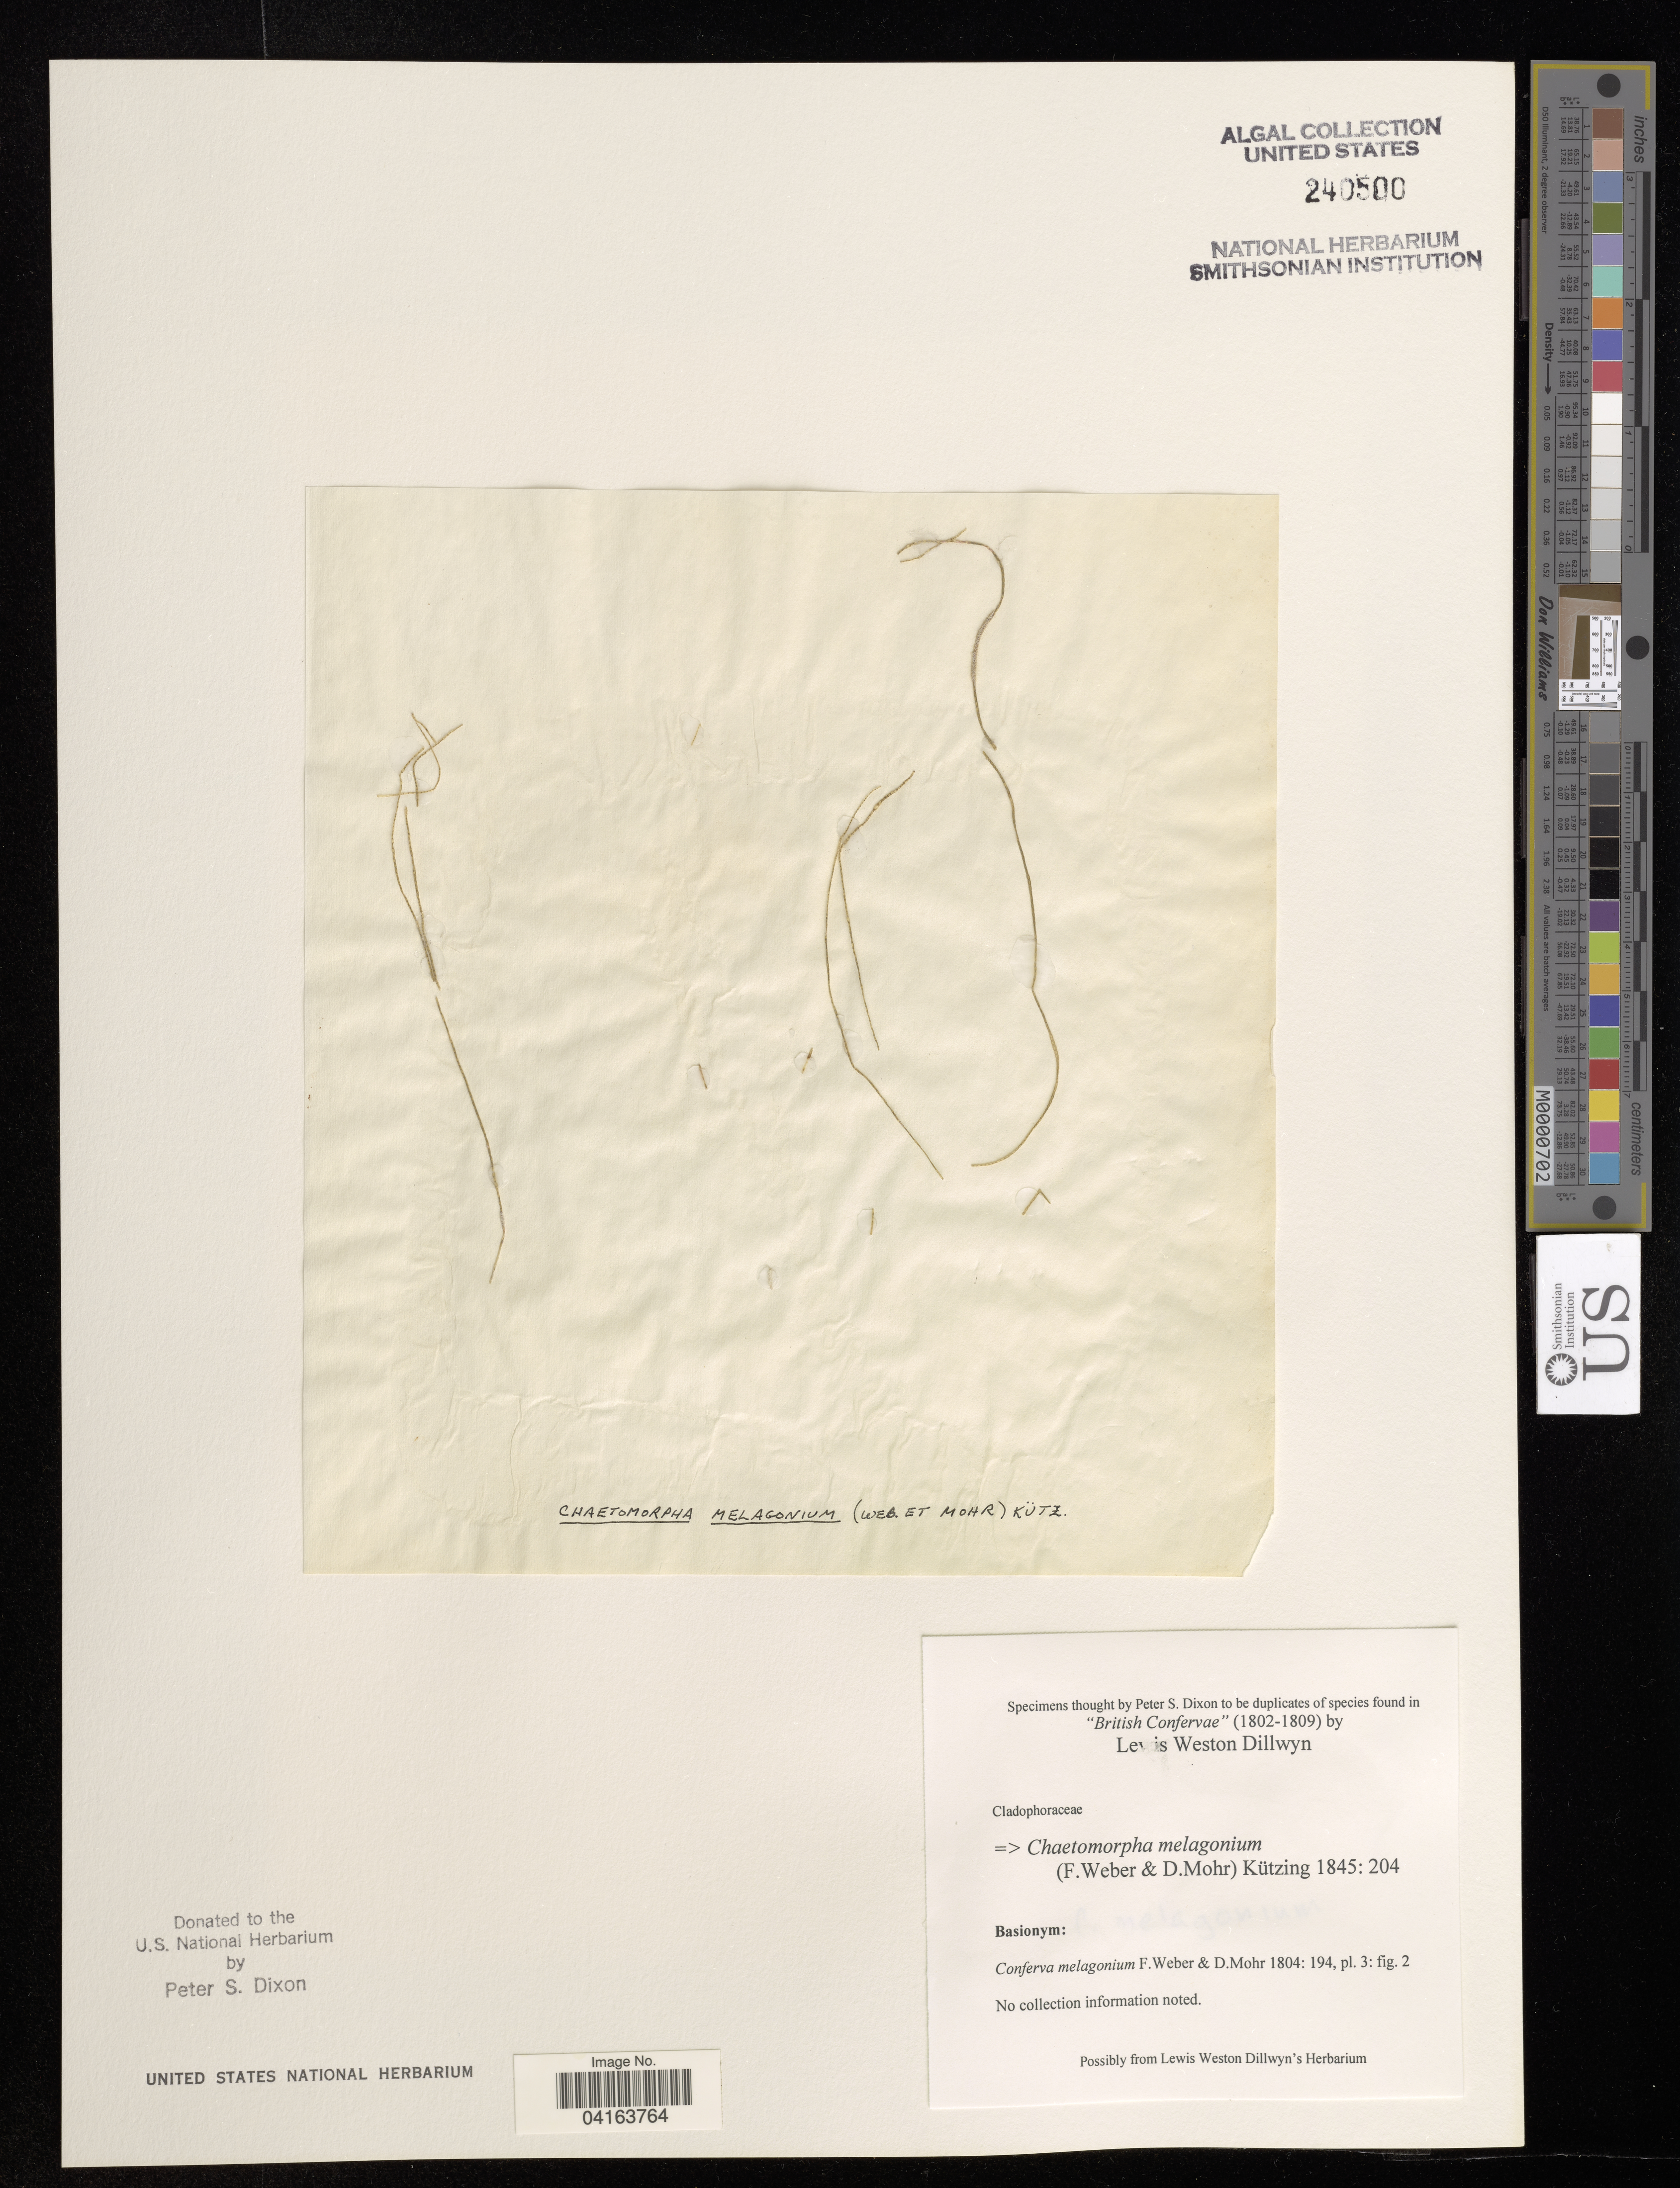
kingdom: Plantae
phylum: Chlorophyta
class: Ulvophyceae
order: Cladophorales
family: Cladophoraceae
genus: Chaetomorpha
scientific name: Chaetomorpha melagonium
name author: (F. Weber & D. Mohr) Kützing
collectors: P. S. Dixon & L. W. Dillwyn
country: United Kingdom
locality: British Confervae.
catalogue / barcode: US 240500